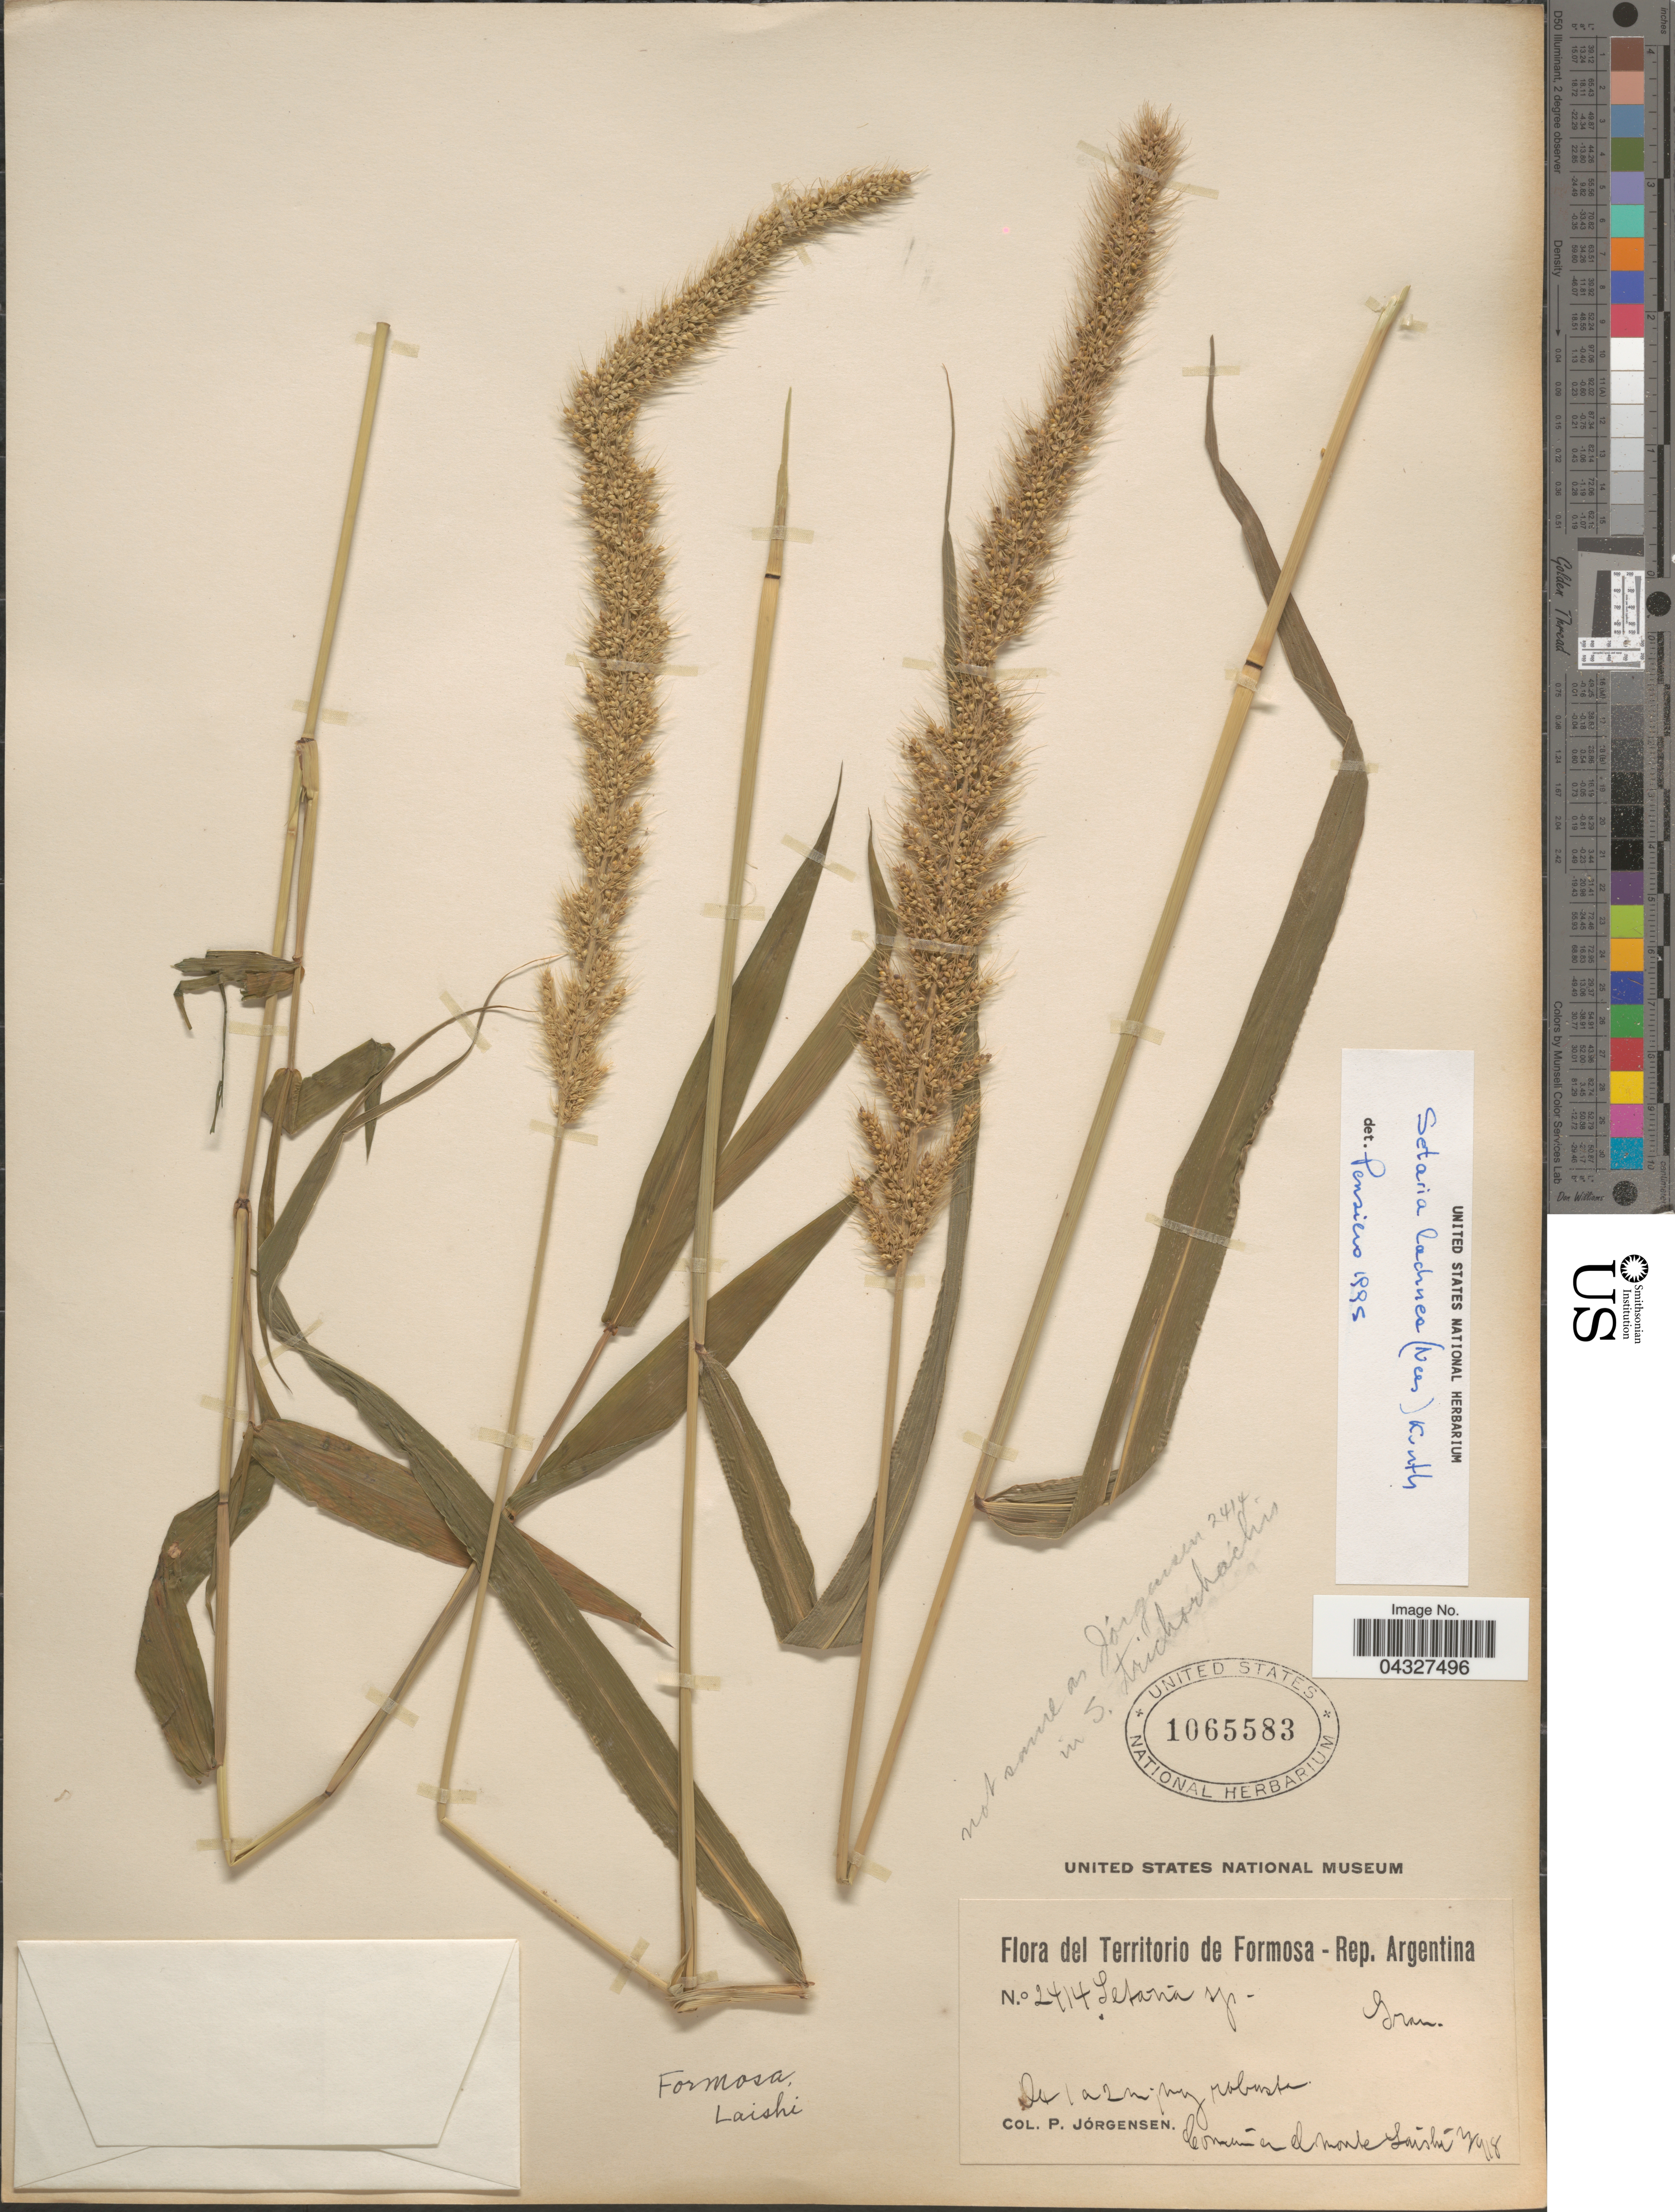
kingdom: Plantae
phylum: Tracheophyta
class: Liliopsida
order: Poales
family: Poaceae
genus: Setaria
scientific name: Setaria lachnea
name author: (Nees) Kunth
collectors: P. Jörgensen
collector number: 2414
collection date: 1918-02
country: Argentina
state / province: Formosa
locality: Territorio de Formosa - Rep. Argentina. Común en el monteLaishí.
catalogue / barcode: US 1065583